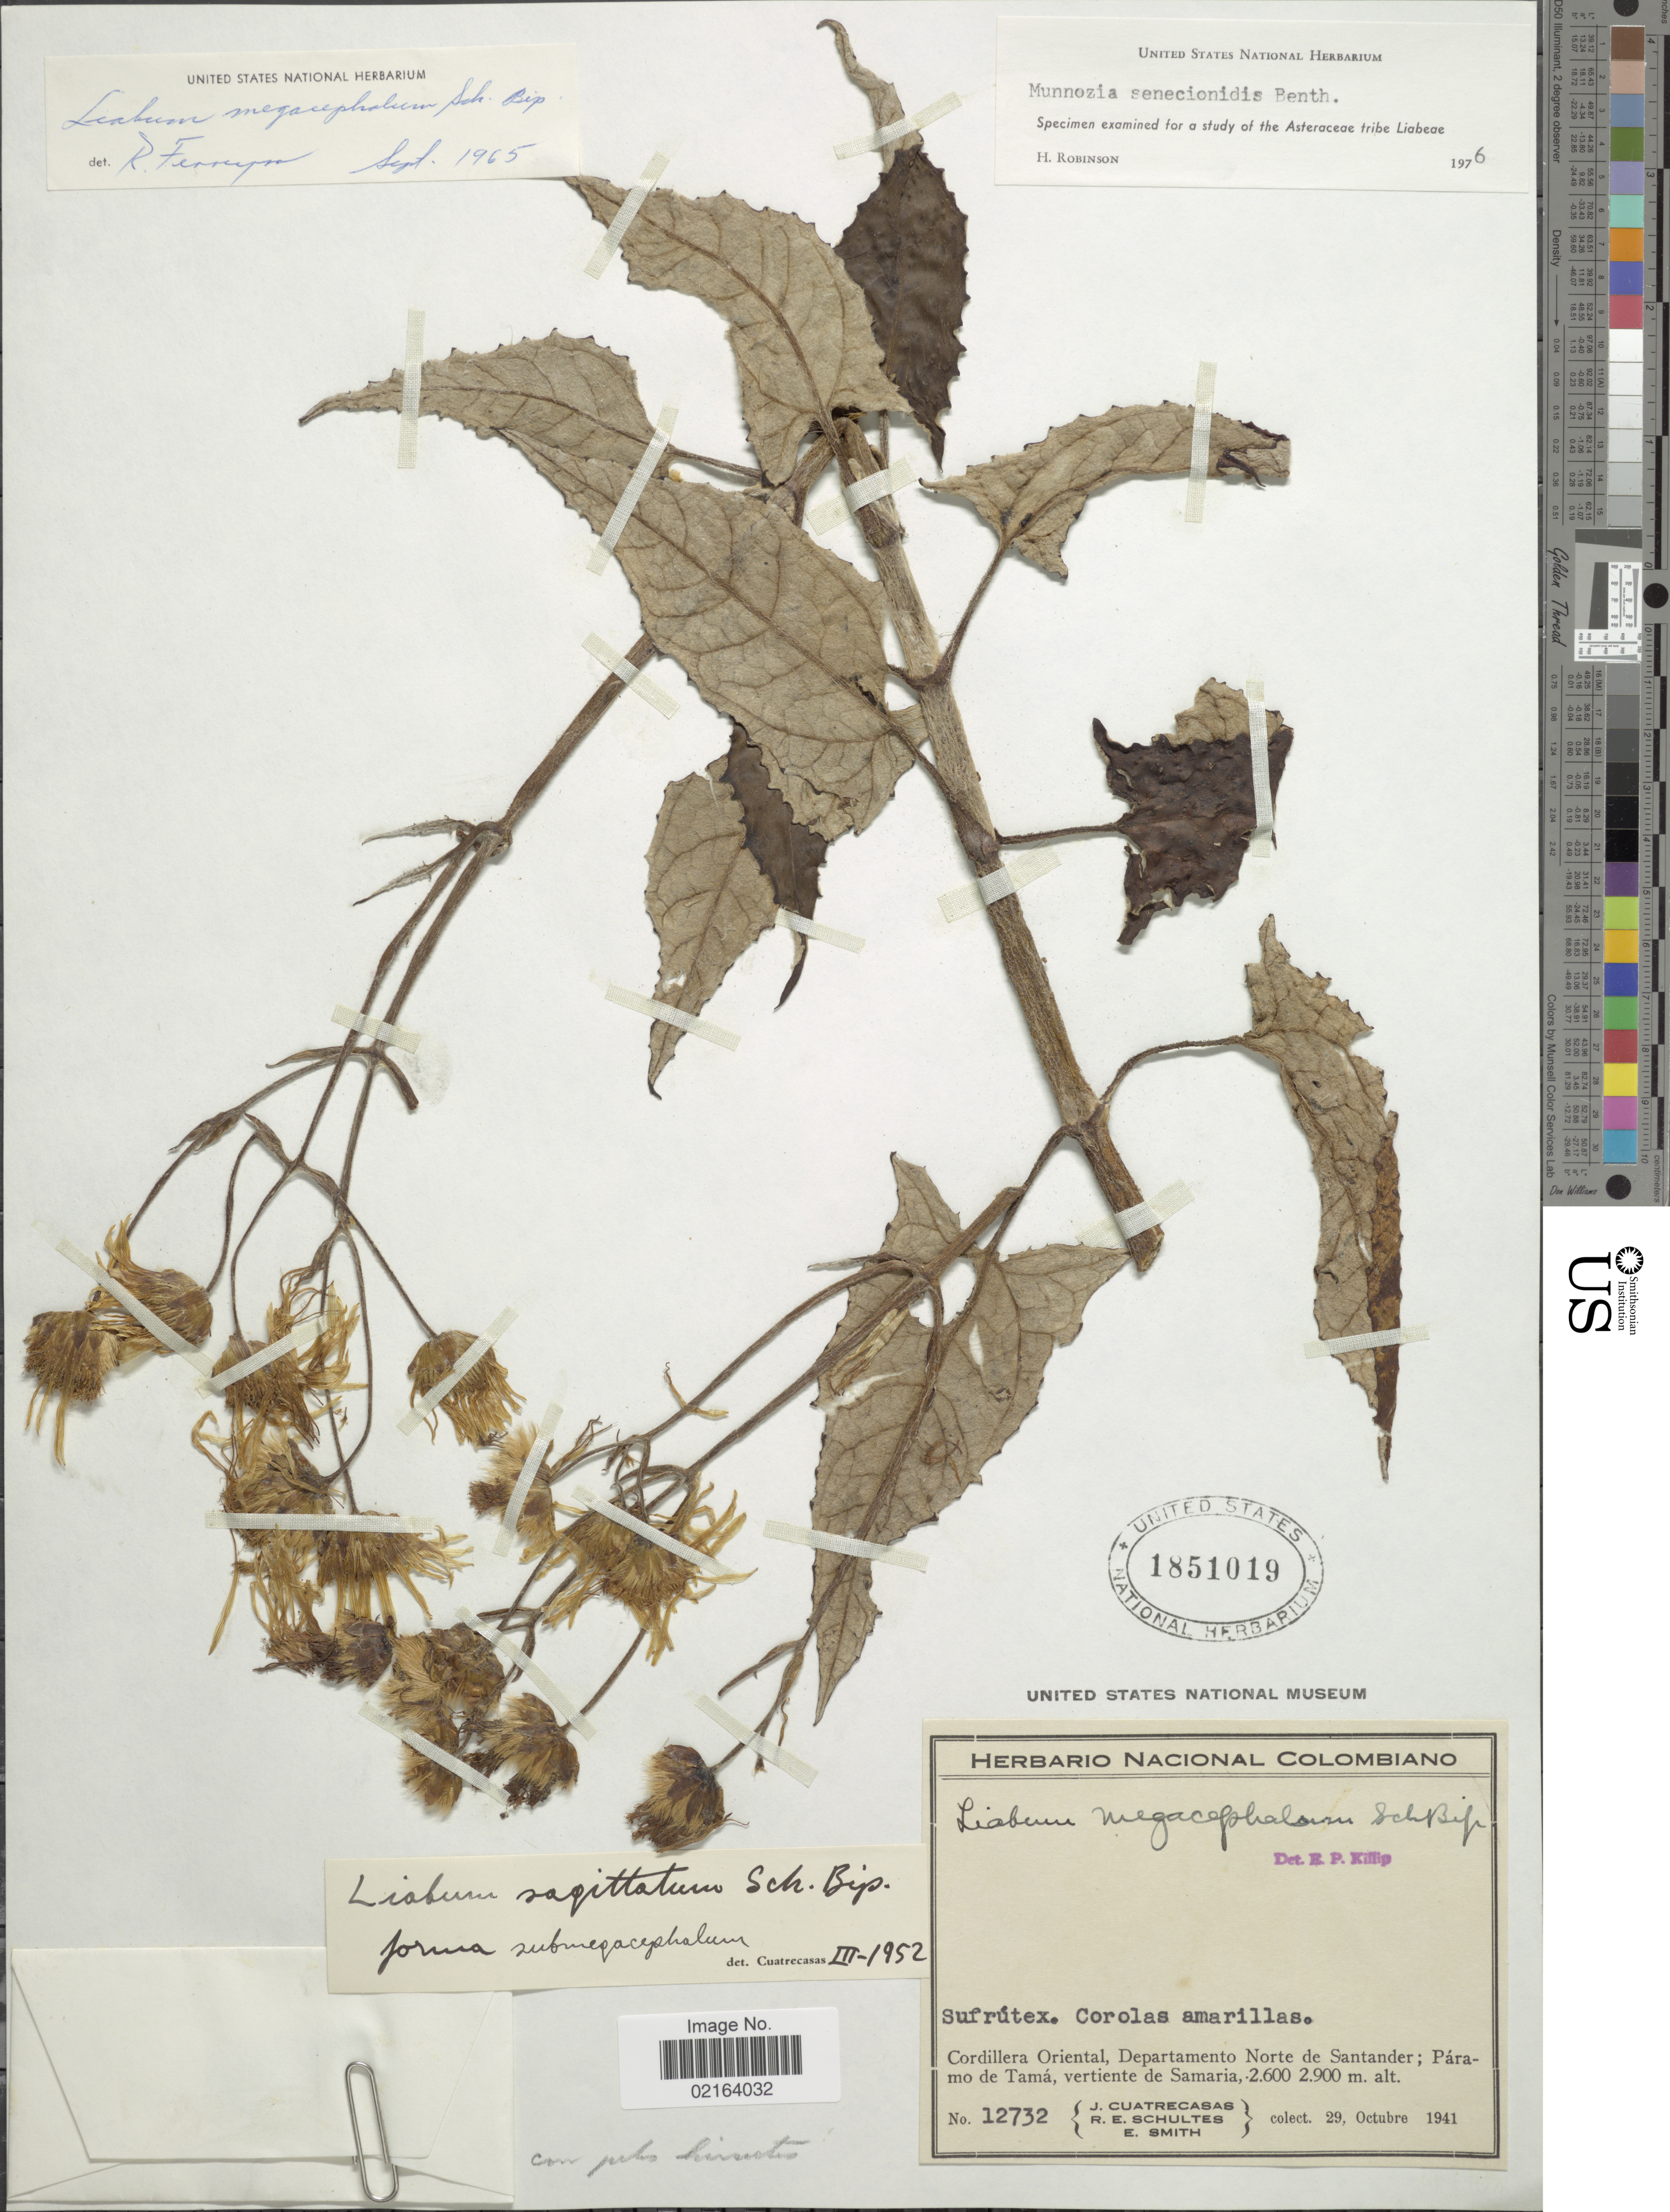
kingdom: Plantae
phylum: Tracheophyta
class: Magnoliopsida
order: Asterales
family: Asteraceae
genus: Munnozia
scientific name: Munnozia senecionidis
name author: Benth.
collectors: J. Cuatrecasas, R. E. Schultes & E. Smith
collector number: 12732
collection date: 1941-10-29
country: Colombia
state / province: Norte de Santander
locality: Cordillera Oriental, Departamento Norte de Santander: Paramo de Tama, vertiente de Samaria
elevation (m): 2600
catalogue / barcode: US 1851019